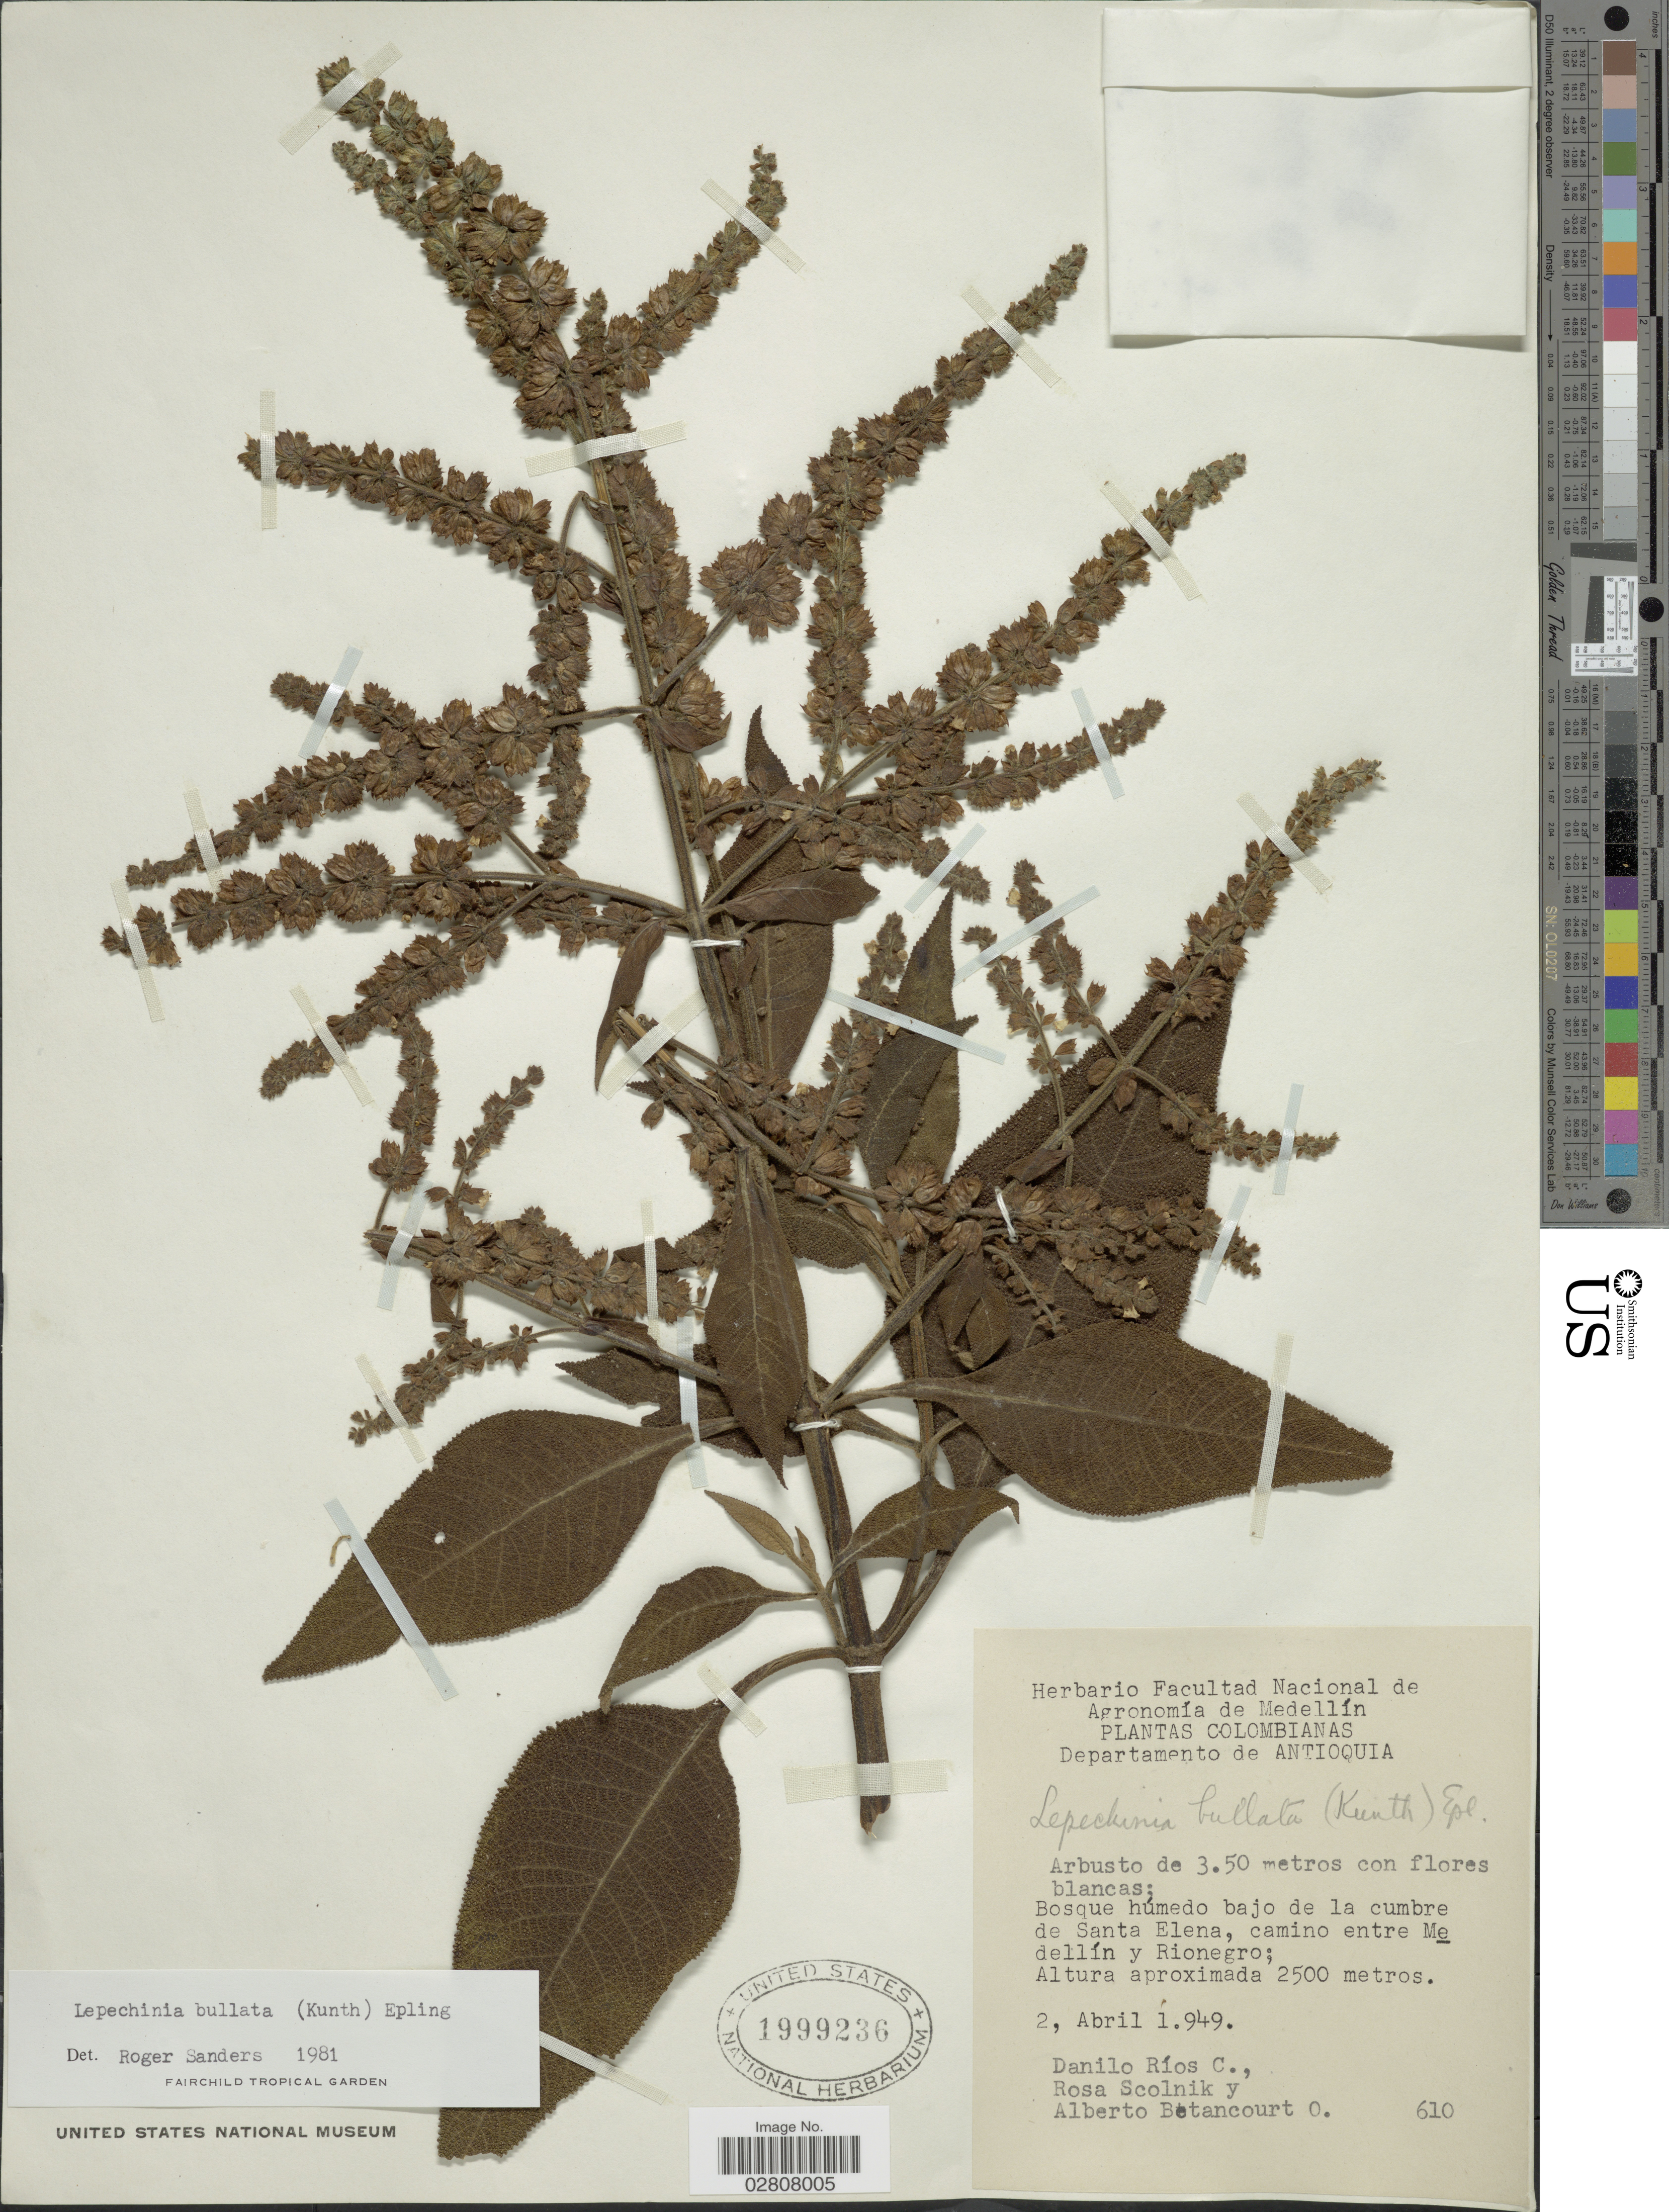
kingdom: Plantae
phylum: Tracheophyta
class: Magnoliopsida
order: Lamiales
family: Lamiaceae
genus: Lepechinia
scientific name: Lepechinia bullata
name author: (Kunth) Epling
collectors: D. Rios C., R. Scolnik & A. Betancourt O.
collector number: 610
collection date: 1949-04-02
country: Colombia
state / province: Antioquia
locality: Departamento de Antioquia. Bosque humedo bajo de la cumbre de Santa Elena, camino entre Medellín y Rionegro.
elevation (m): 2500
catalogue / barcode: US 1999236